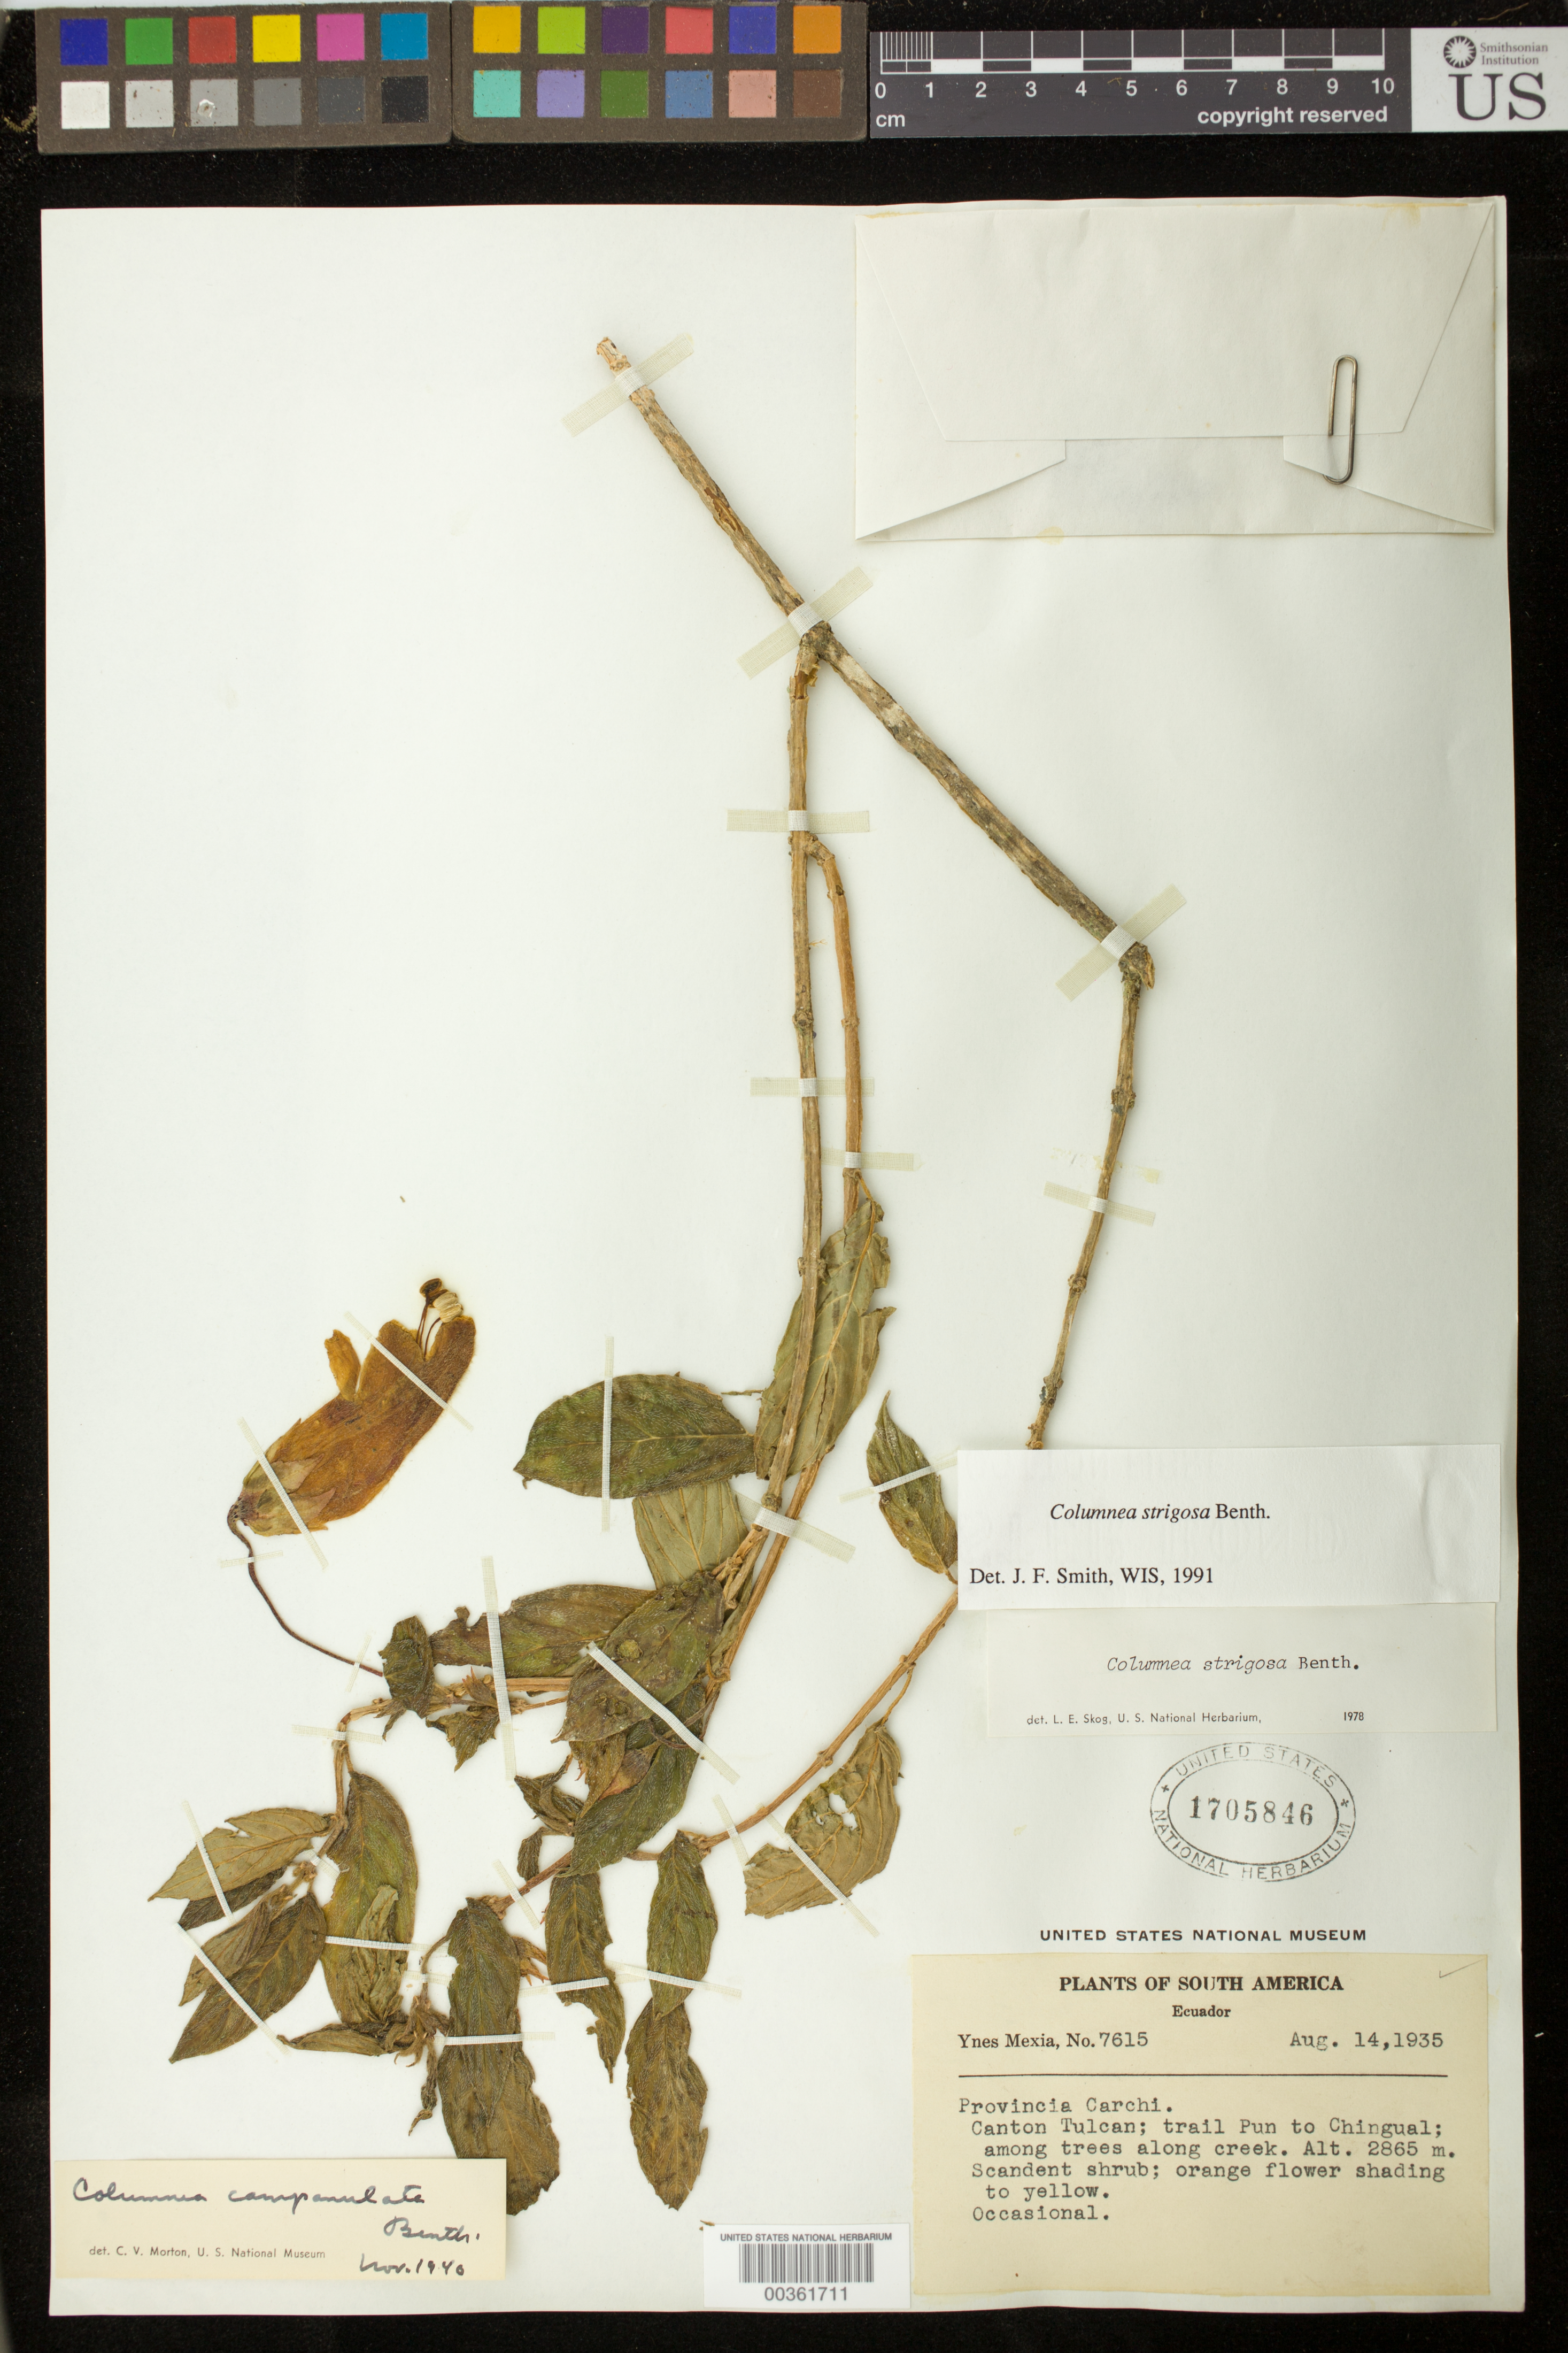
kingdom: Plantae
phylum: Tracheophyta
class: Magnoliopsida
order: Lamiales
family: Gesneriaceae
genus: Columnea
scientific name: Columnea strigosa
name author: Benth.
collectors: Y. Mexia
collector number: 7615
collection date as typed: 14 Aug 1935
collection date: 1935-08-14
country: Ecuador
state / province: Carchi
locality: Canton Tulcan; trail Pun to Chingual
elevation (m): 2865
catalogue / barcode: US 1705846